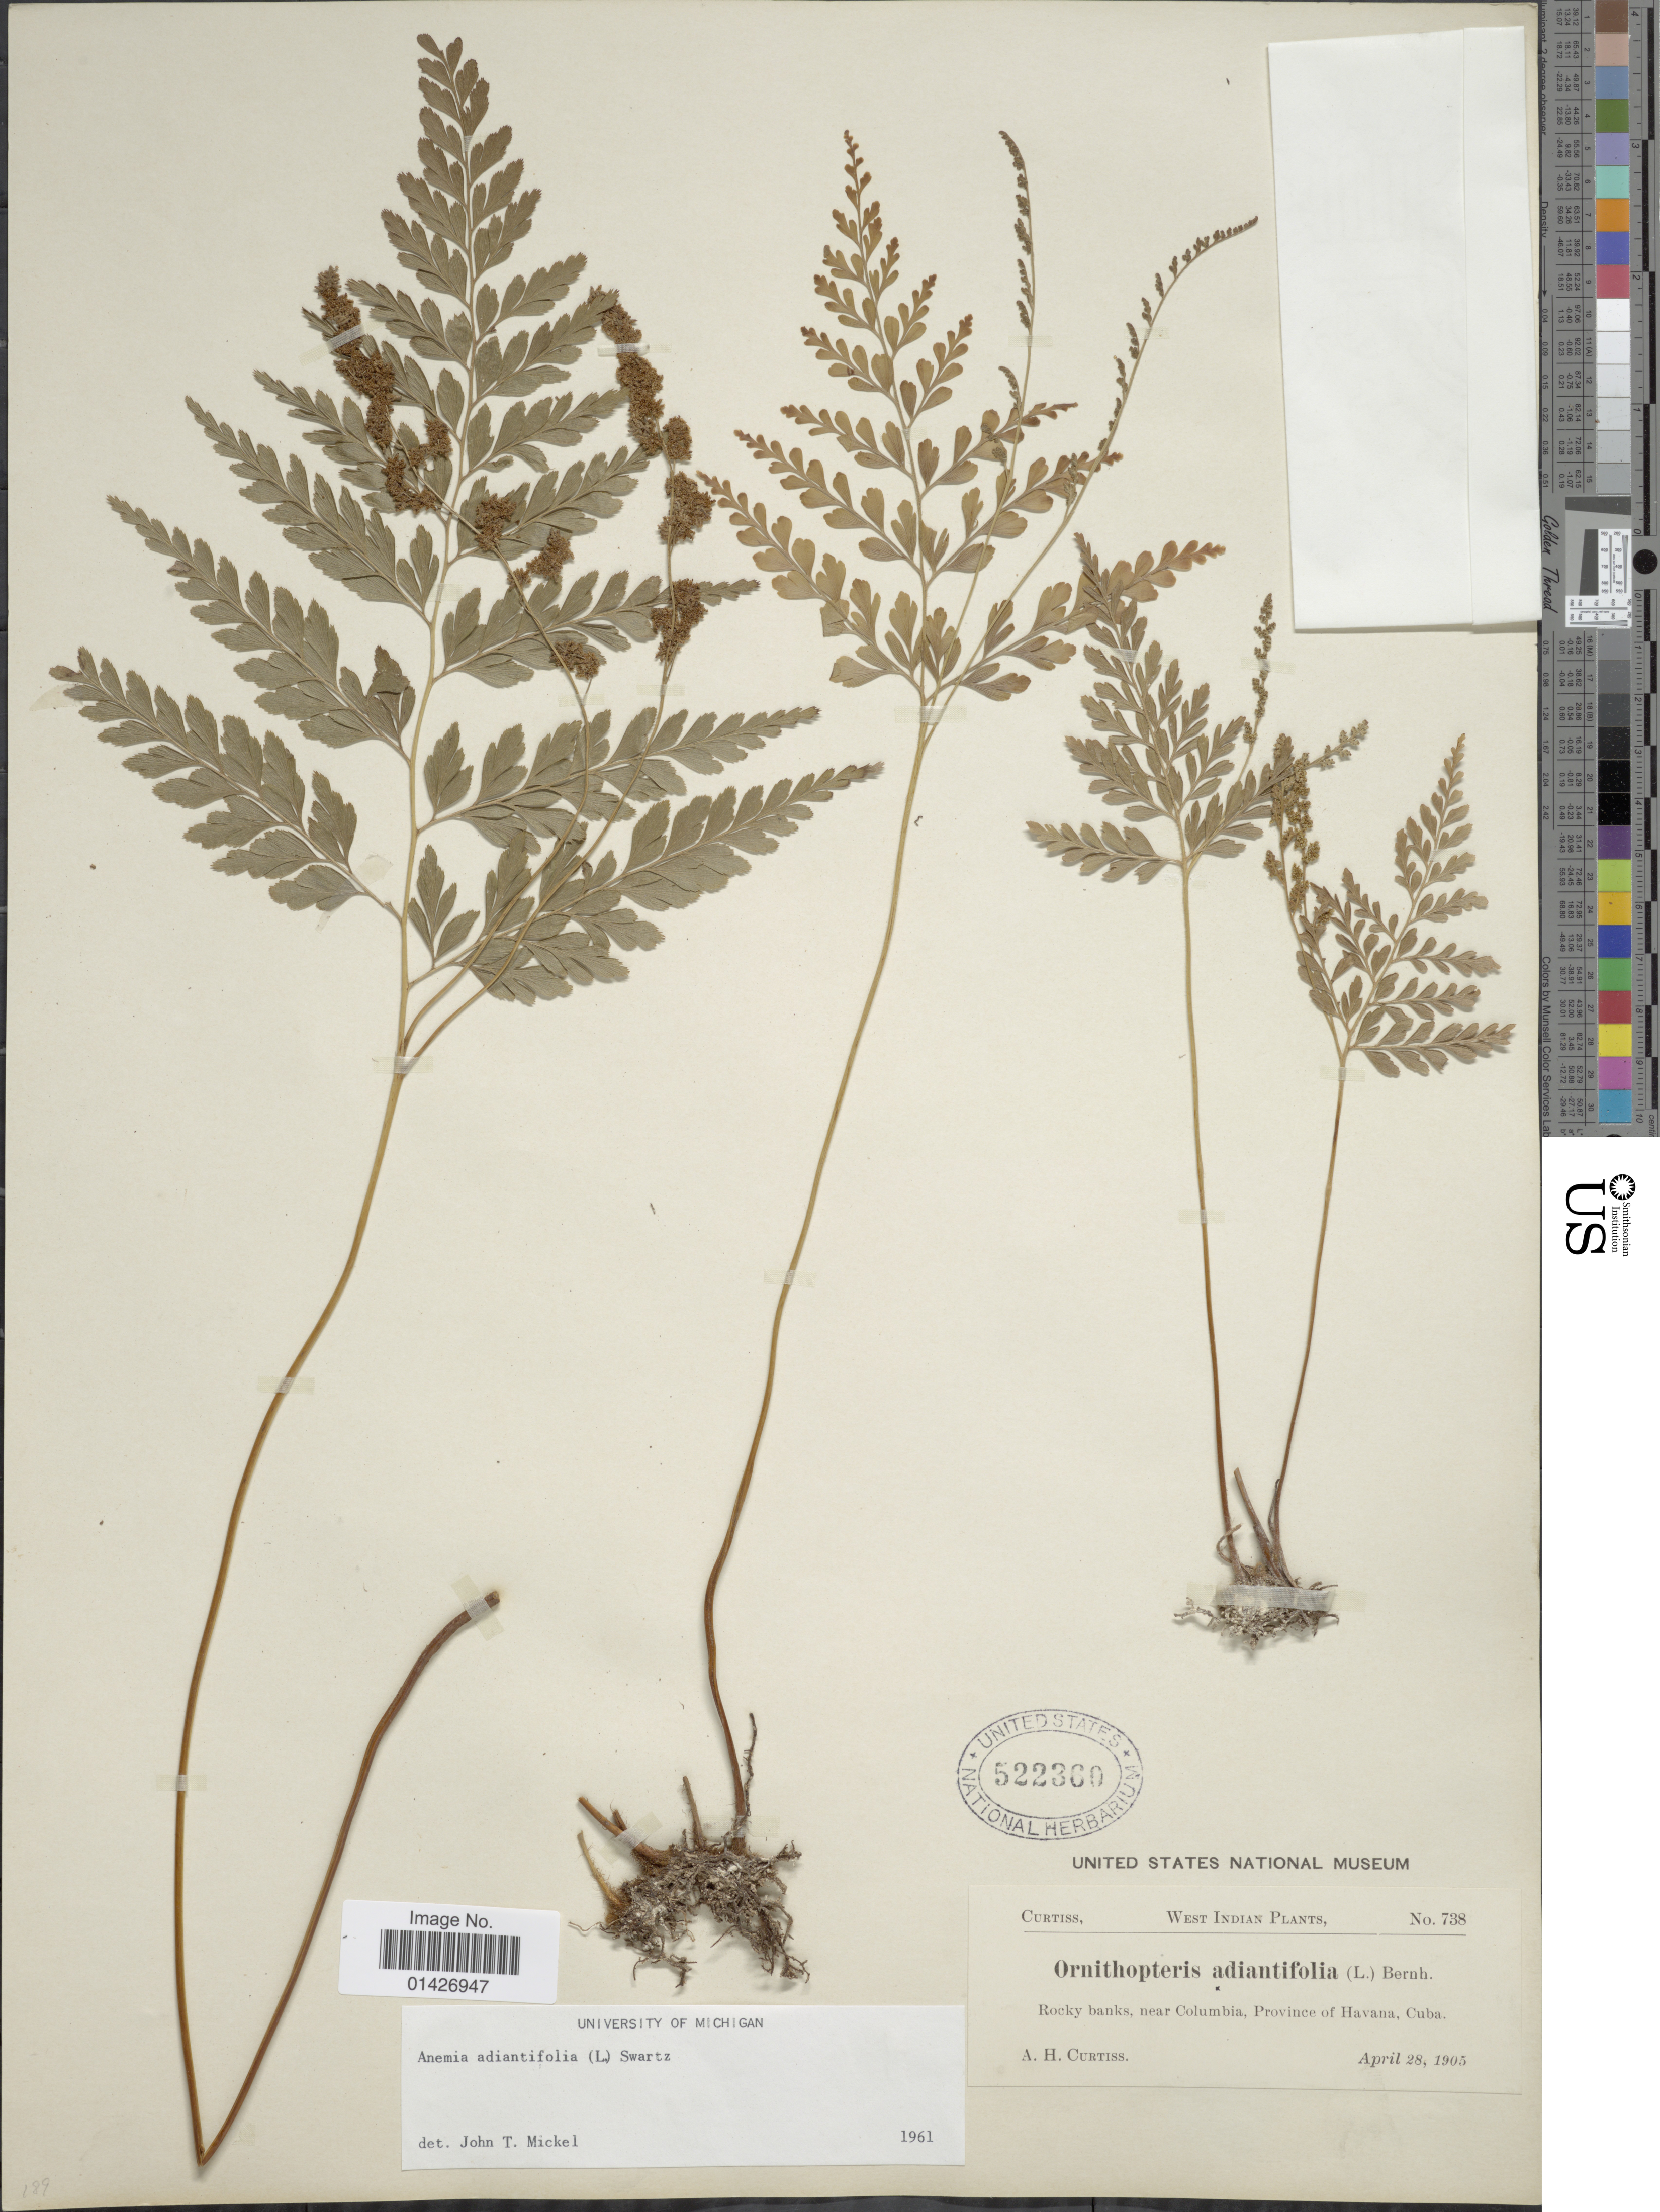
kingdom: Plantae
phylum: Tracheophyta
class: Polypodiopsida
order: Schizaeales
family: Anemiaceae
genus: Anemia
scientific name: Anemia adiantifolia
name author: (L.) Sw.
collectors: A. H. Curtiss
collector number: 738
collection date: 1905-04-28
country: Cuba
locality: West Indian, Rocky banks, near Columbia, Province of Havana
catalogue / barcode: US 522360